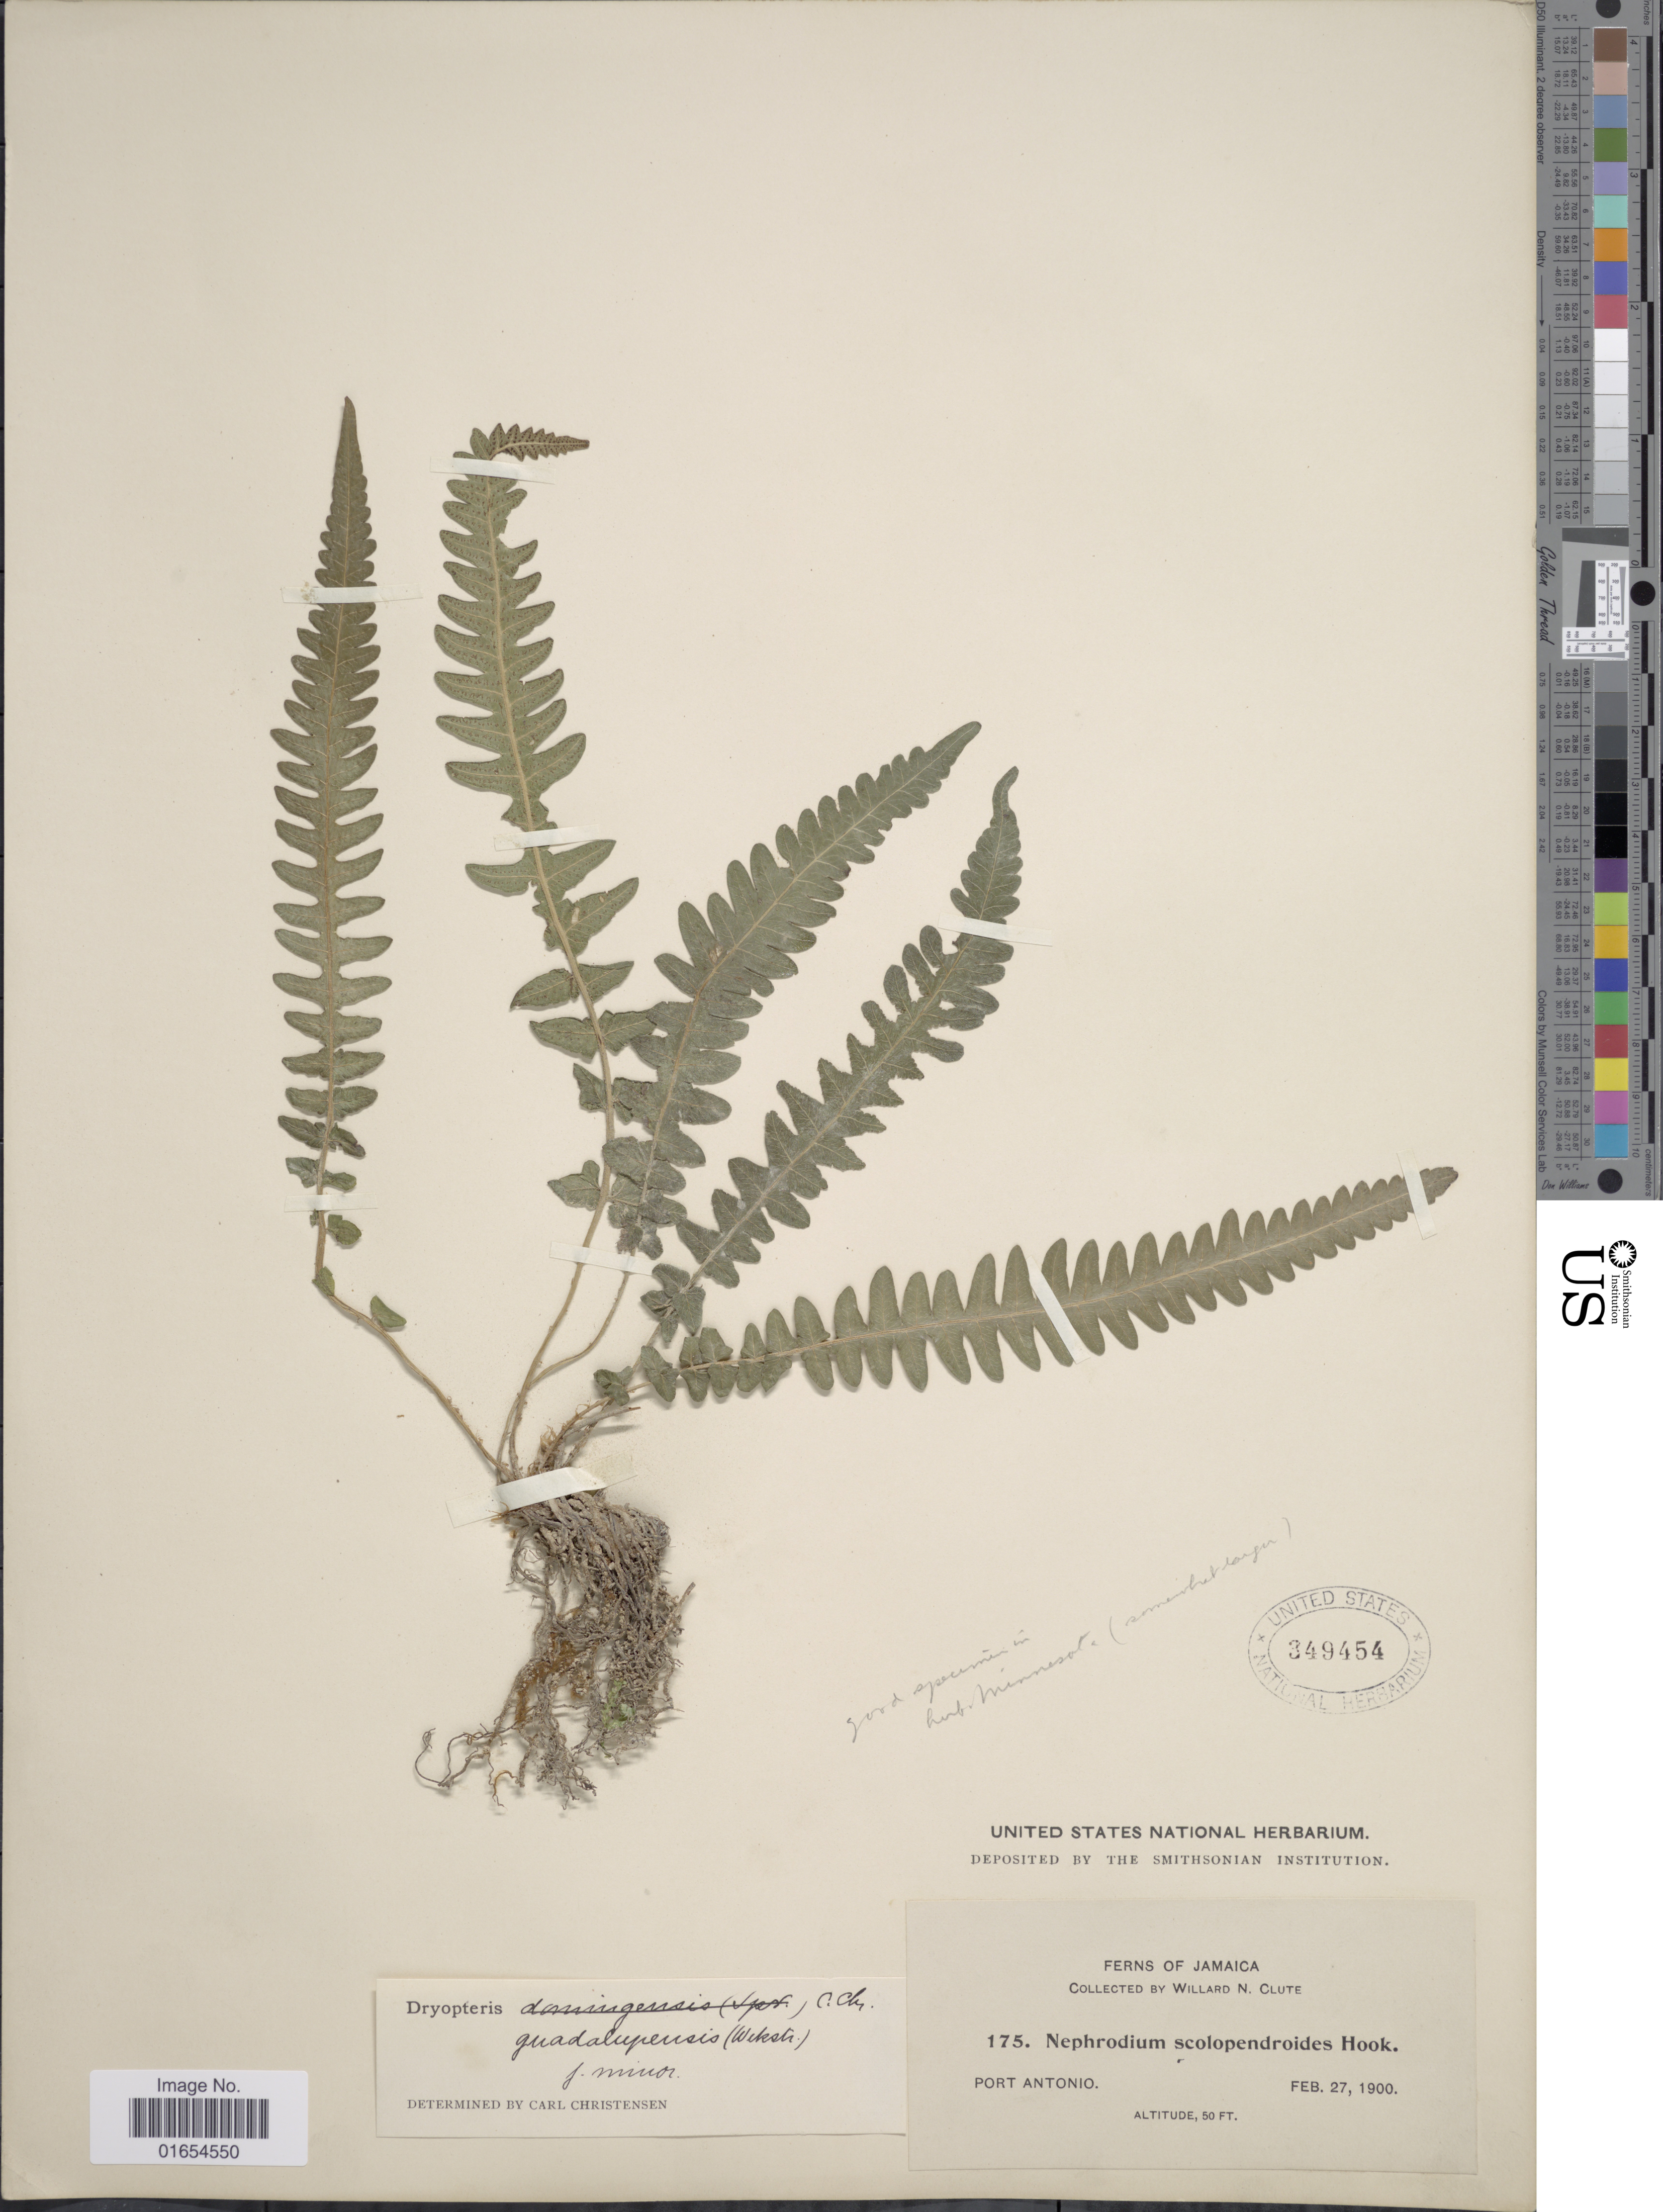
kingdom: Plantae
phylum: Tracheophyta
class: Polypodiopsida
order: Polypodiales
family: Thelypteridaceae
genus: Goniopteris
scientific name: Goniopteris guadelupensis (Wikstr.) comb. nov., ined 2015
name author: (Wikstr.)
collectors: W. N. Clute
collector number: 175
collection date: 1900-02-27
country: Jamaica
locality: Port Antonio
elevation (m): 15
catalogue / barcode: US 349454